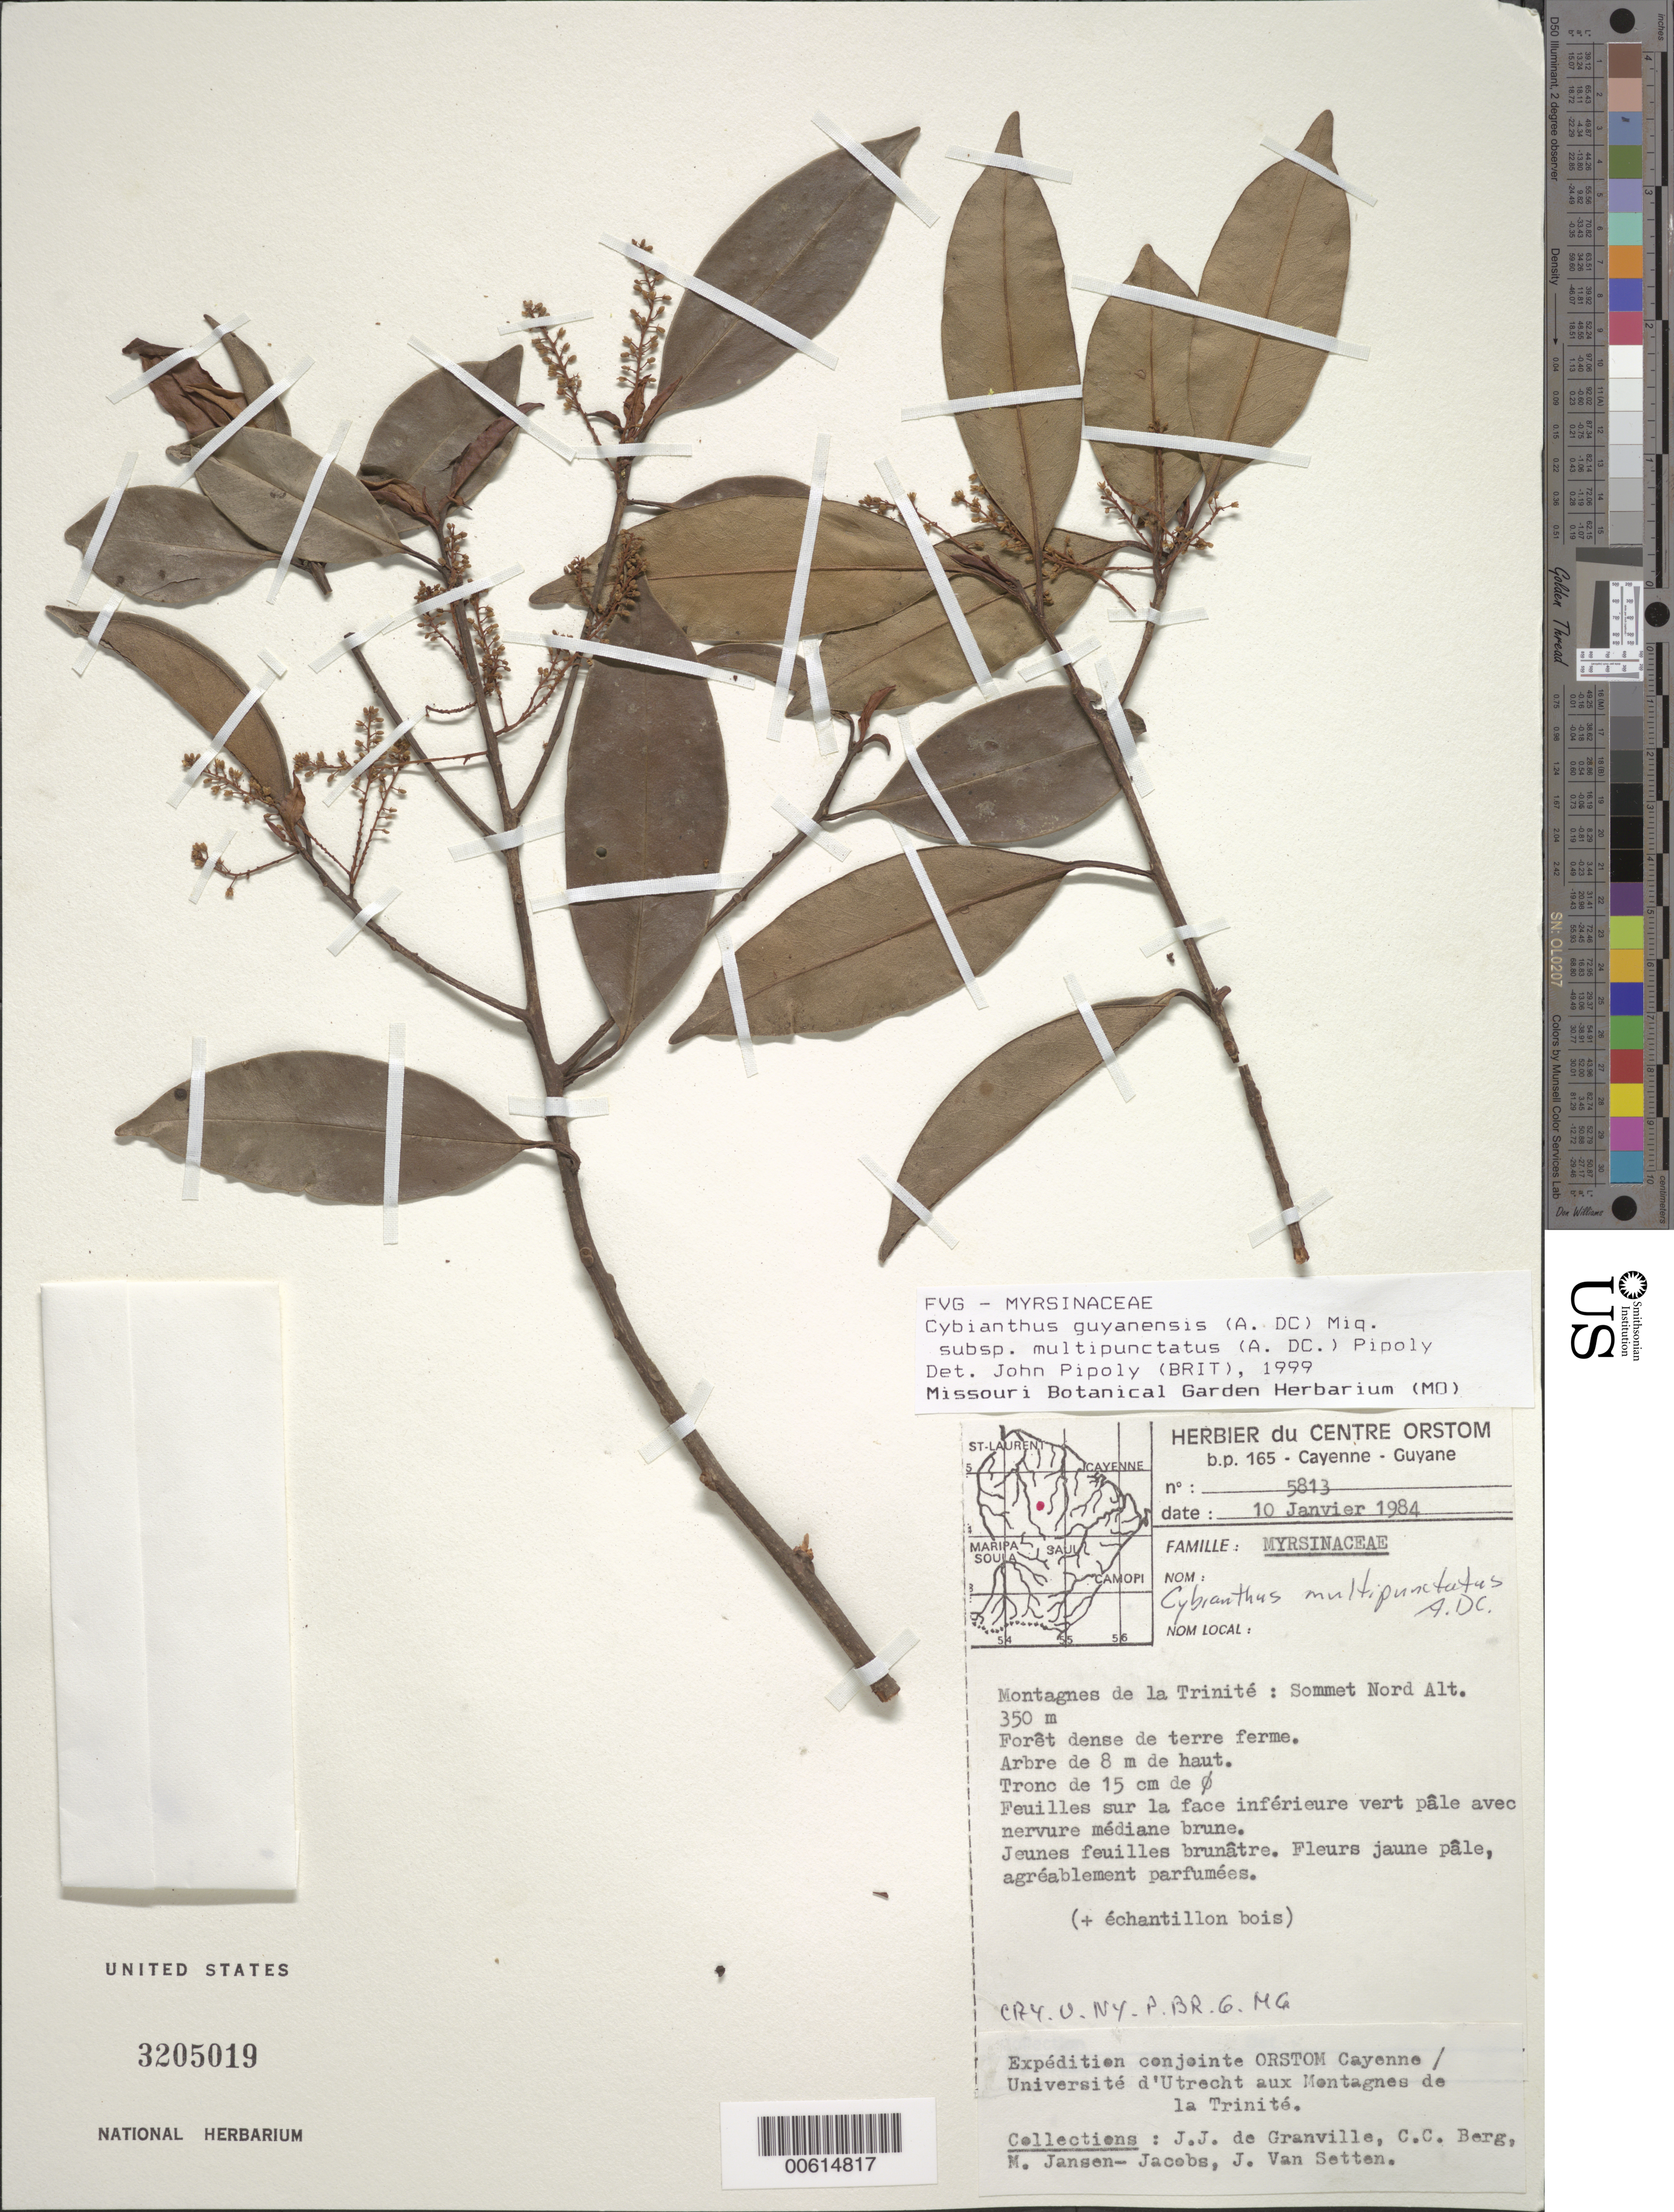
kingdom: Plantae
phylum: Tracheophyta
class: Magnoliopsida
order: Ericales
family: Primulaceae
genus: Cybianthus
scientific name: Cybianthus guyanensis subsp. multipunctatus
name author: (A. DC.) Pipoly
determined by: Pipoly, J. J., III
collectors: J.-J. de Granville, C. C. Berg, M. J. Jansen-Jacobs & J. van Setten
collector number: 5813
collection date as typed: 10-Jan-84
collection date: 1984-01-10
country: French Guiana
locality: Montagnes de la Trinité, Bassin de la Mana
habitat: Dense forest on terra firma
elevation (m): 350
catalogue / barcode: US 3205019